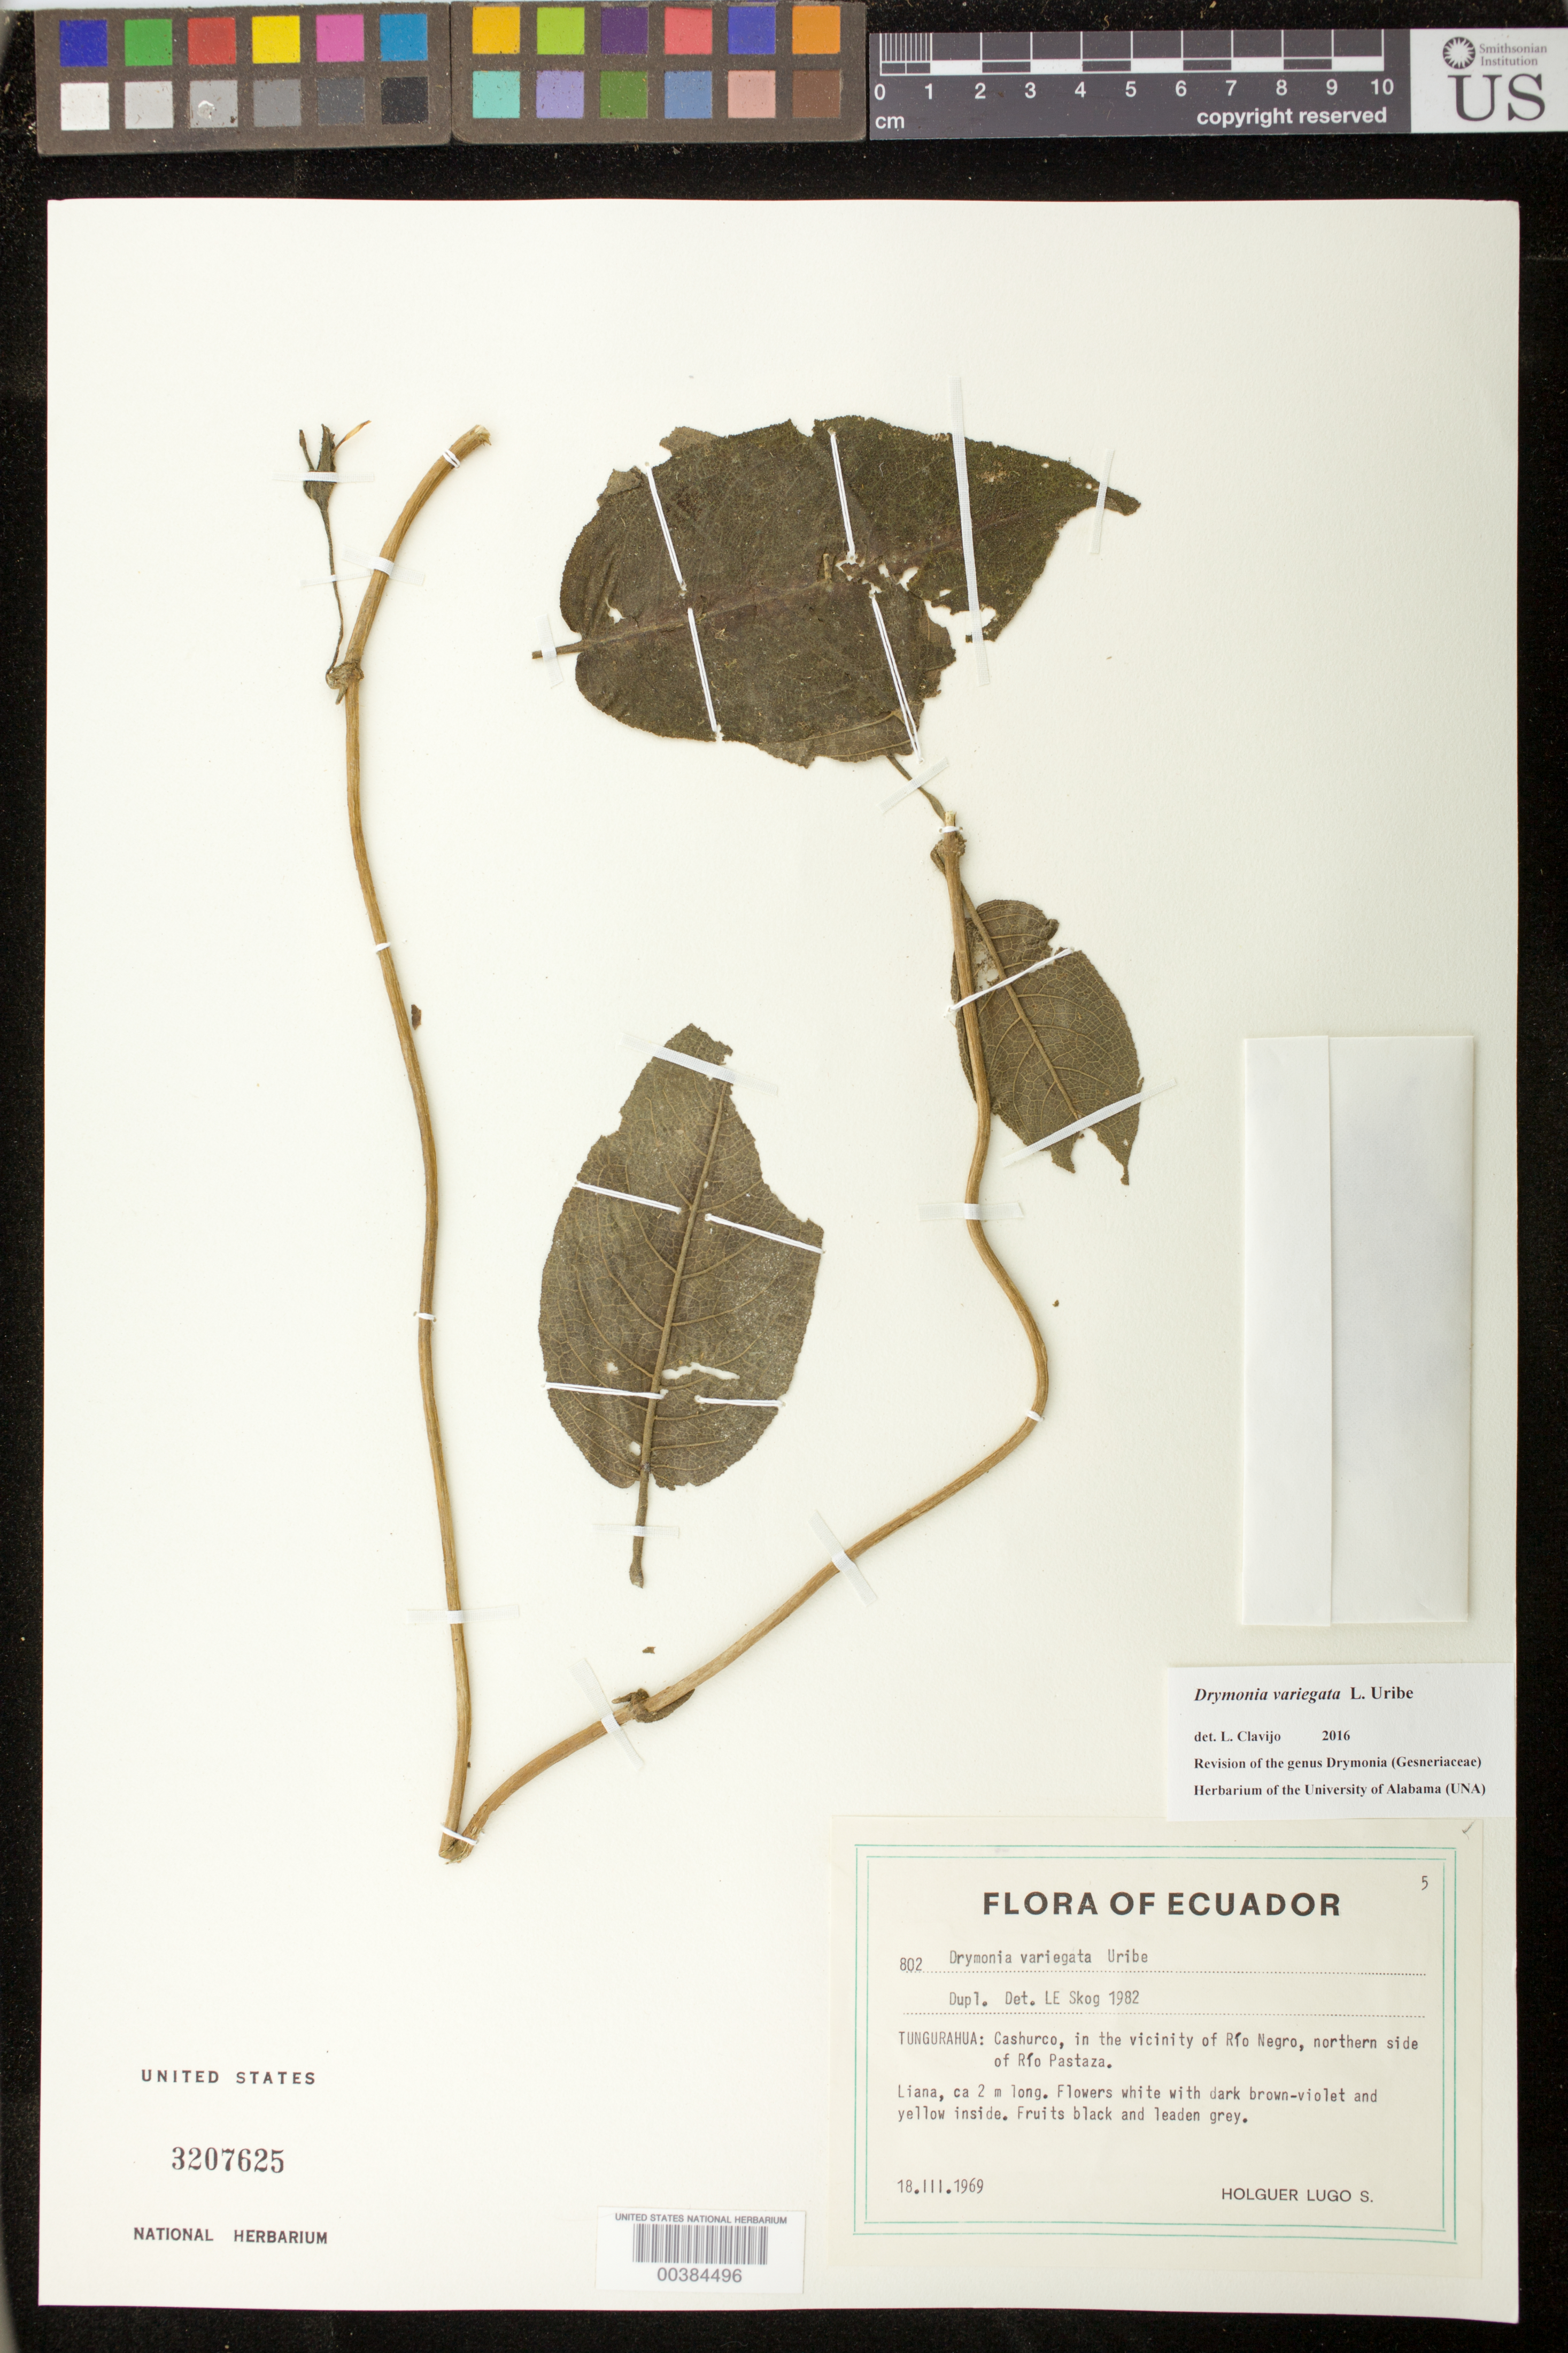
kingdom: Plantae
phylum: Tracheophyta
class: Magnoliopsida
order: Lamiales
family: Gesneriaceae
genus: Drymonia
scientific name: Drymonia variegata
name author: L. Uribe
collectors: H. Lugo S.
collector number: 802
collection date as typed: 18 Mar 1969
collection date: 1969-03-18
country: Ecuador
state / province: Tungurahua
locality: Cashurco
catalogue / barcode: US 3207625